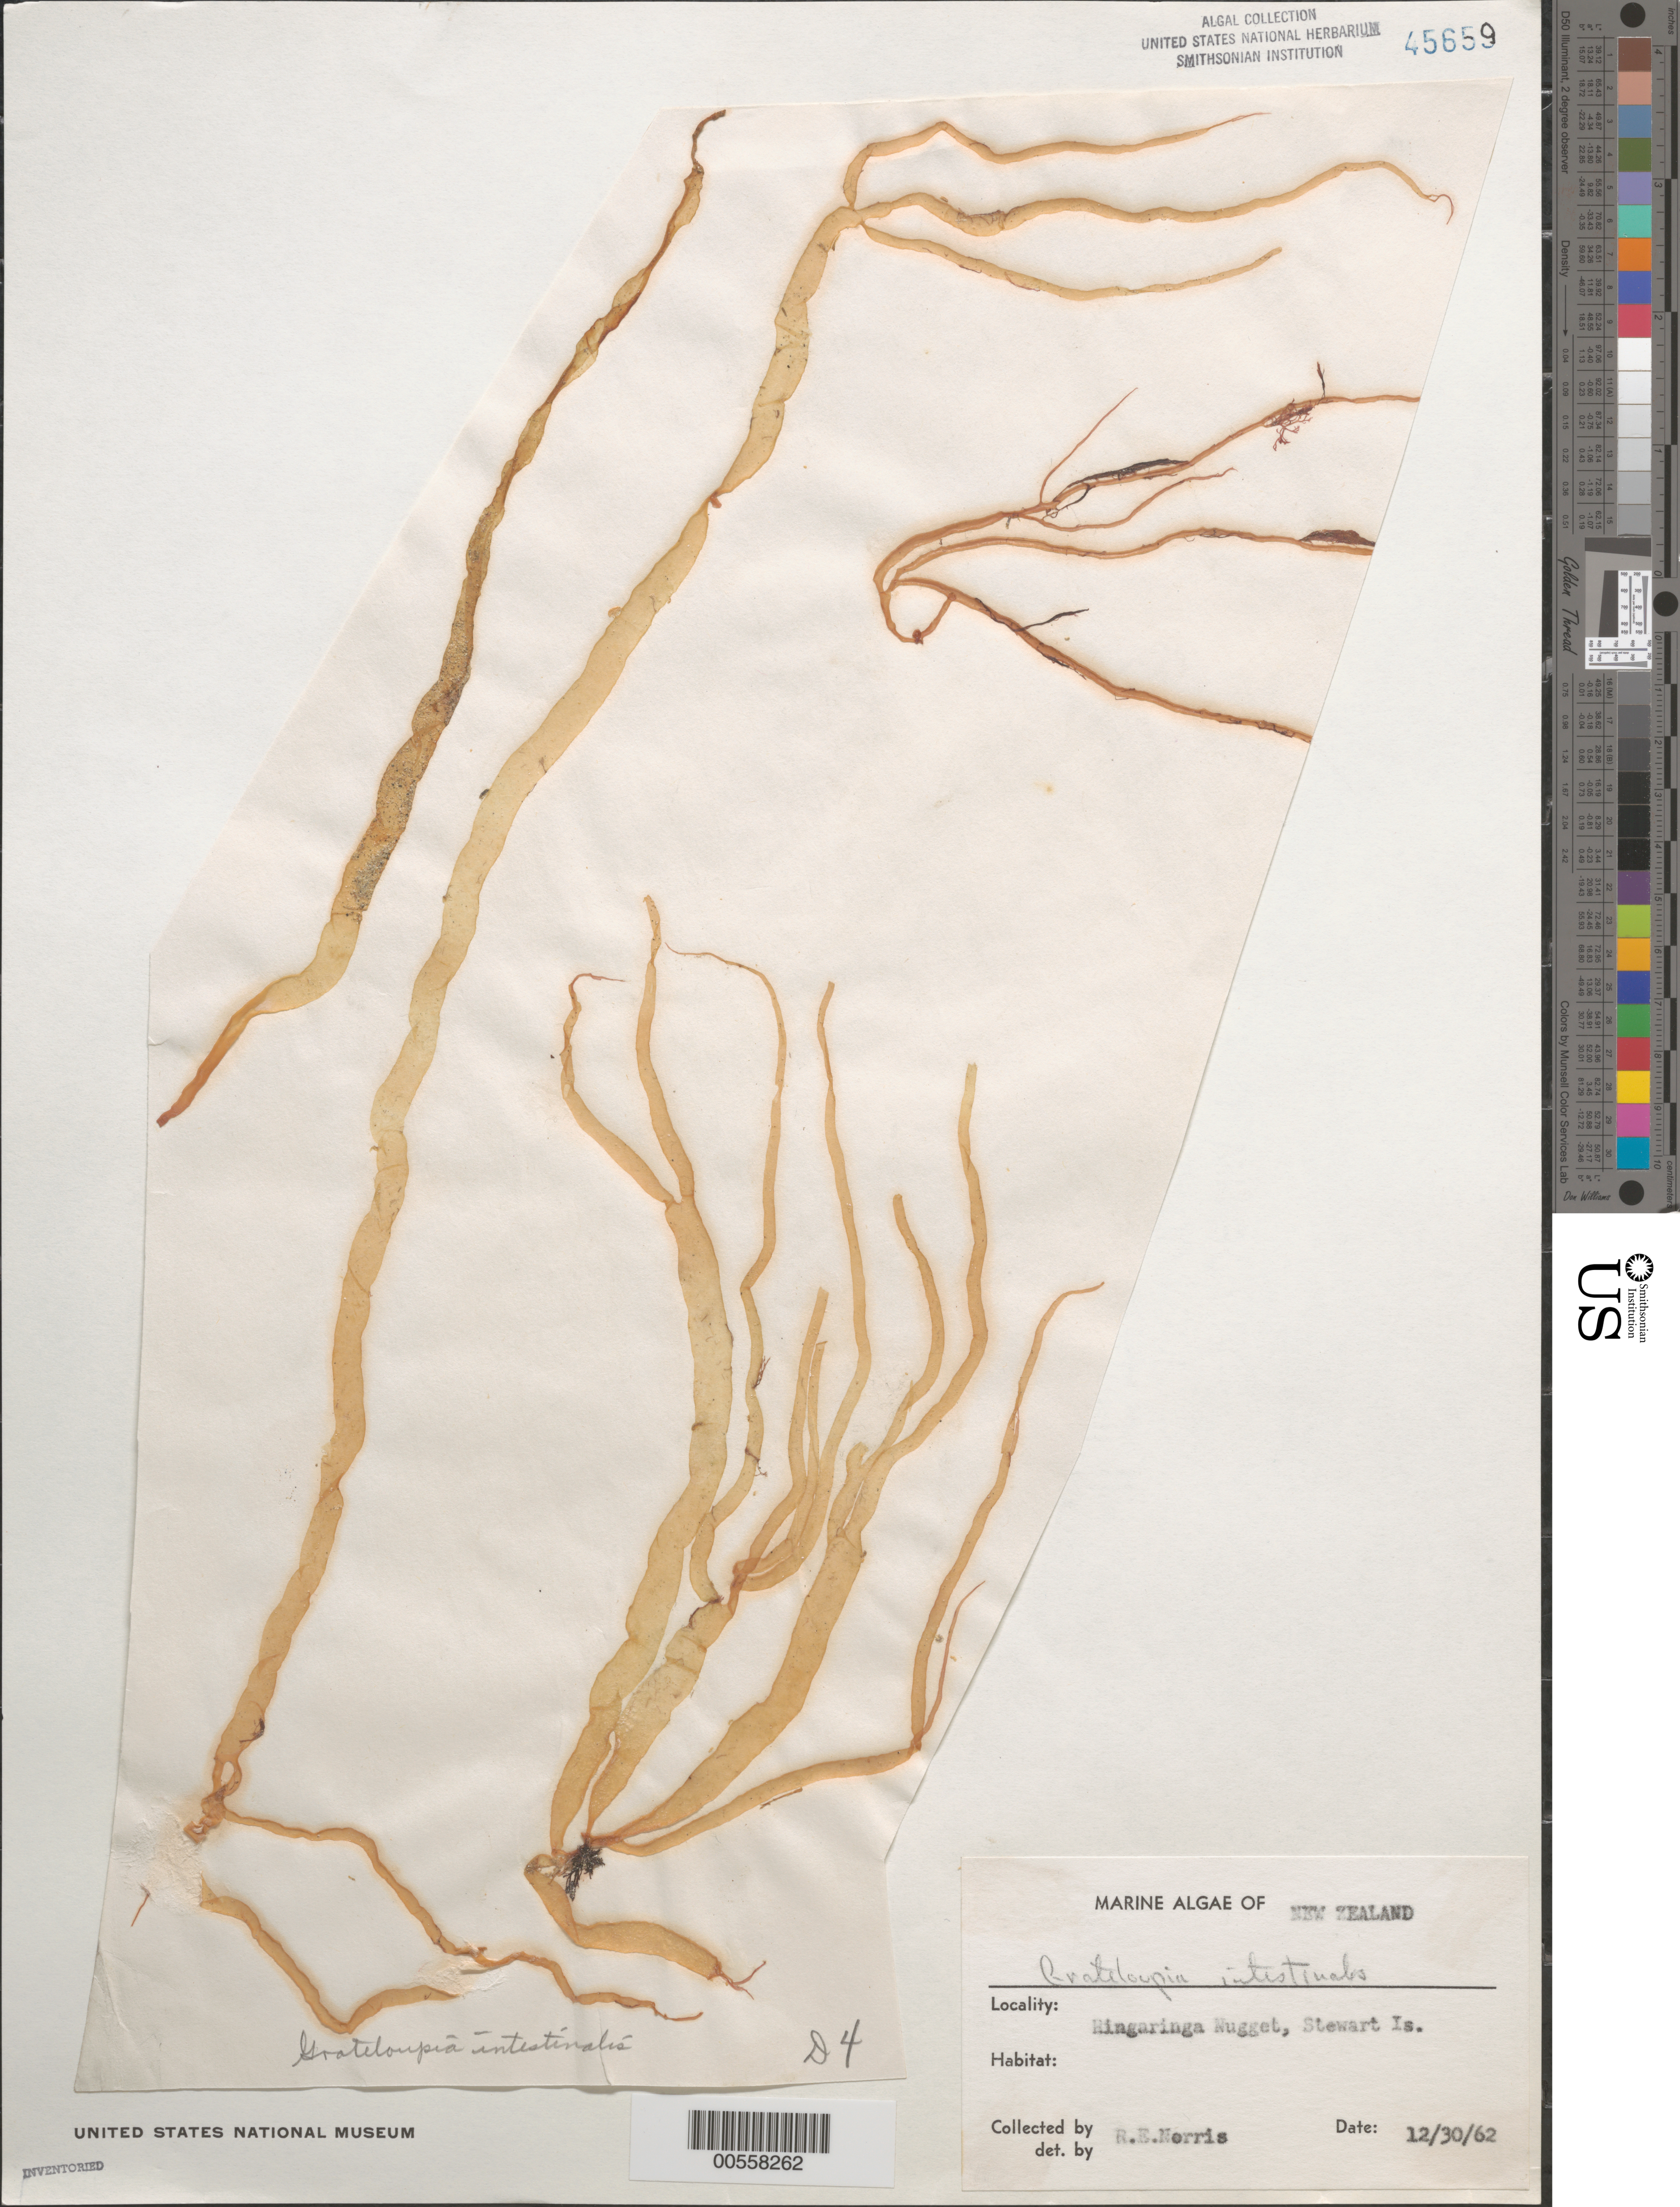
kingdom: Plantae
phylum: Rhodophyta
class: Florideophyceae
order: Halymeniales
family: Halymeniaceae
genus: Glaphyrosiphon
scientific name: Glaphyrosiphon intestinalis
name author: (Harv.) Leister & W.A. Nelson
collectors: R. E. Norris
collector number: D4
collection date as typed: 30 Dec 1962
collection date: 1962-12-30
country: New Zealand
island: Stewart Island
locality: Ringaringa Nugget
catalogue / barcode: US 45659